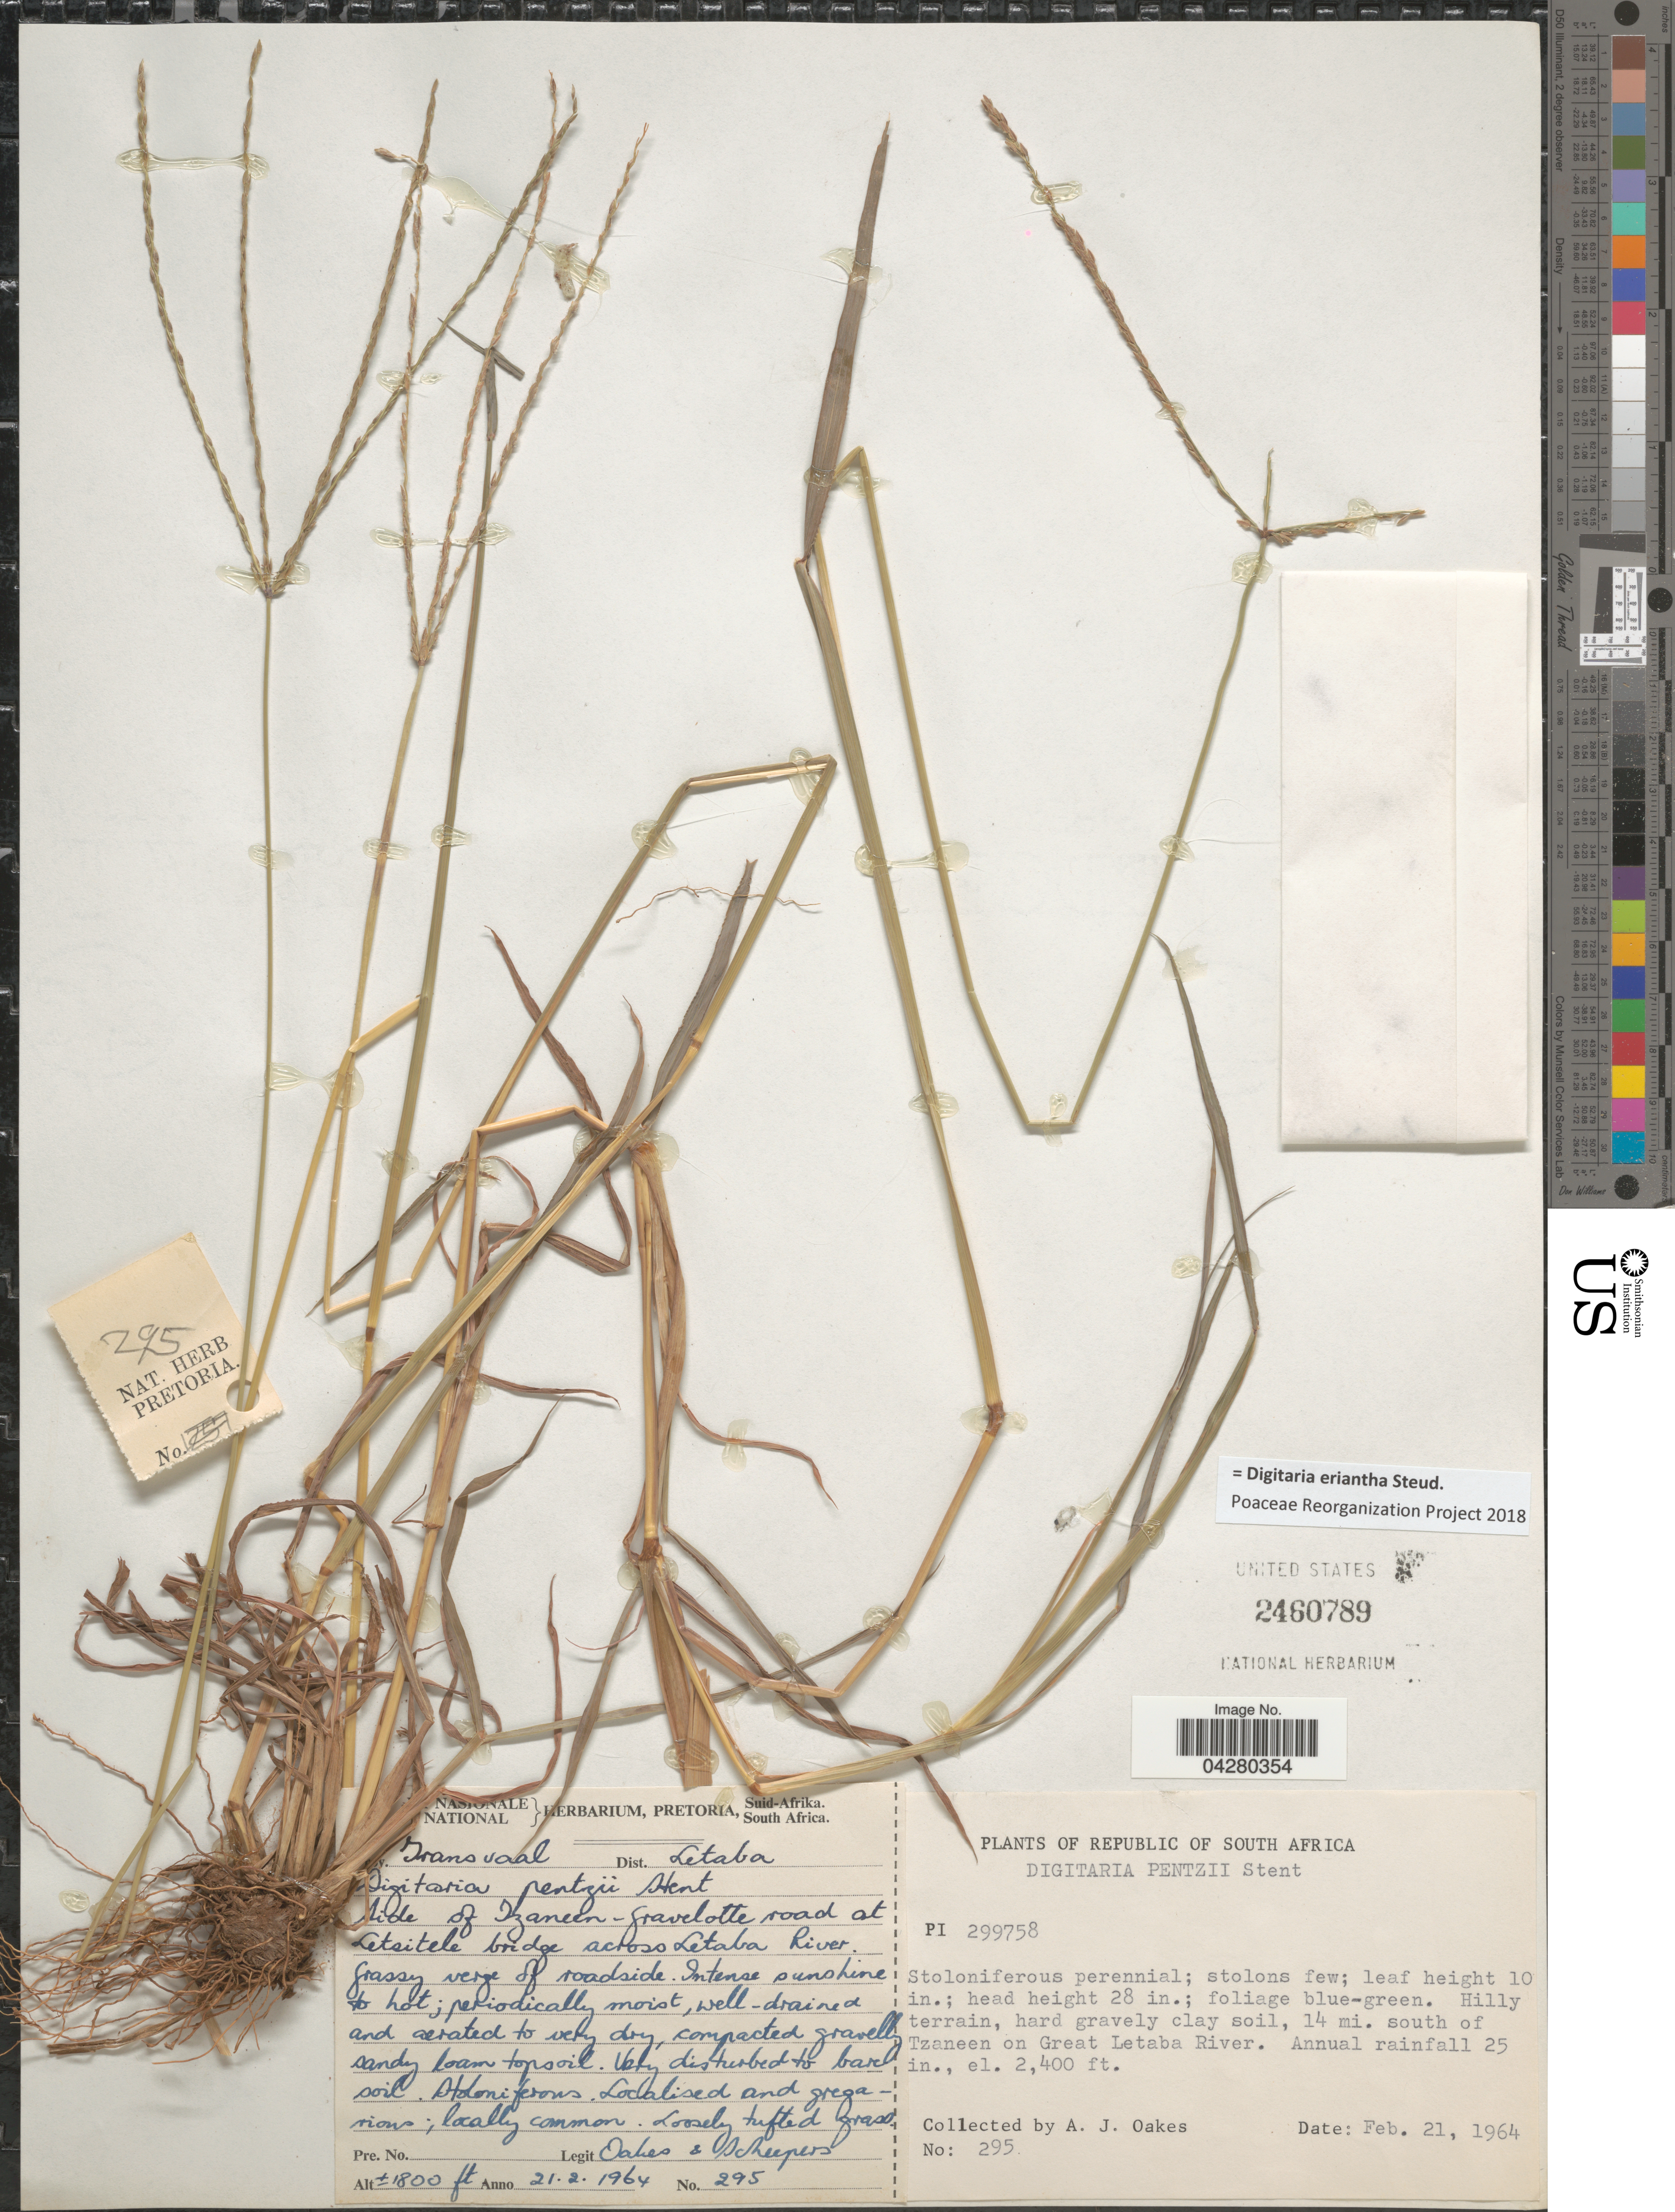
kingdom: Plantae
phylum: Tracheophyta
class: Liliopsida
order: Poales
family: Poaceae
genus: Digitaria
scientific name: Digitaria eriantha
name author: Steud.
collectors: A. Oakes & J. Scheepers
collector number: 295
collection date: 1964-02-21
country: South Africa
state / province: Limpopo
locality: [illegible text] Transvaal. Dist. Letaba. Side of Tzaneen - Gravelotte road at Letsitele bridge across Letaba River. Grassy verge of roadside. 14 mi. south of Tzaneen on Great Letaba River.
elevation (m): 549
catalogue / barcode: US 2460789